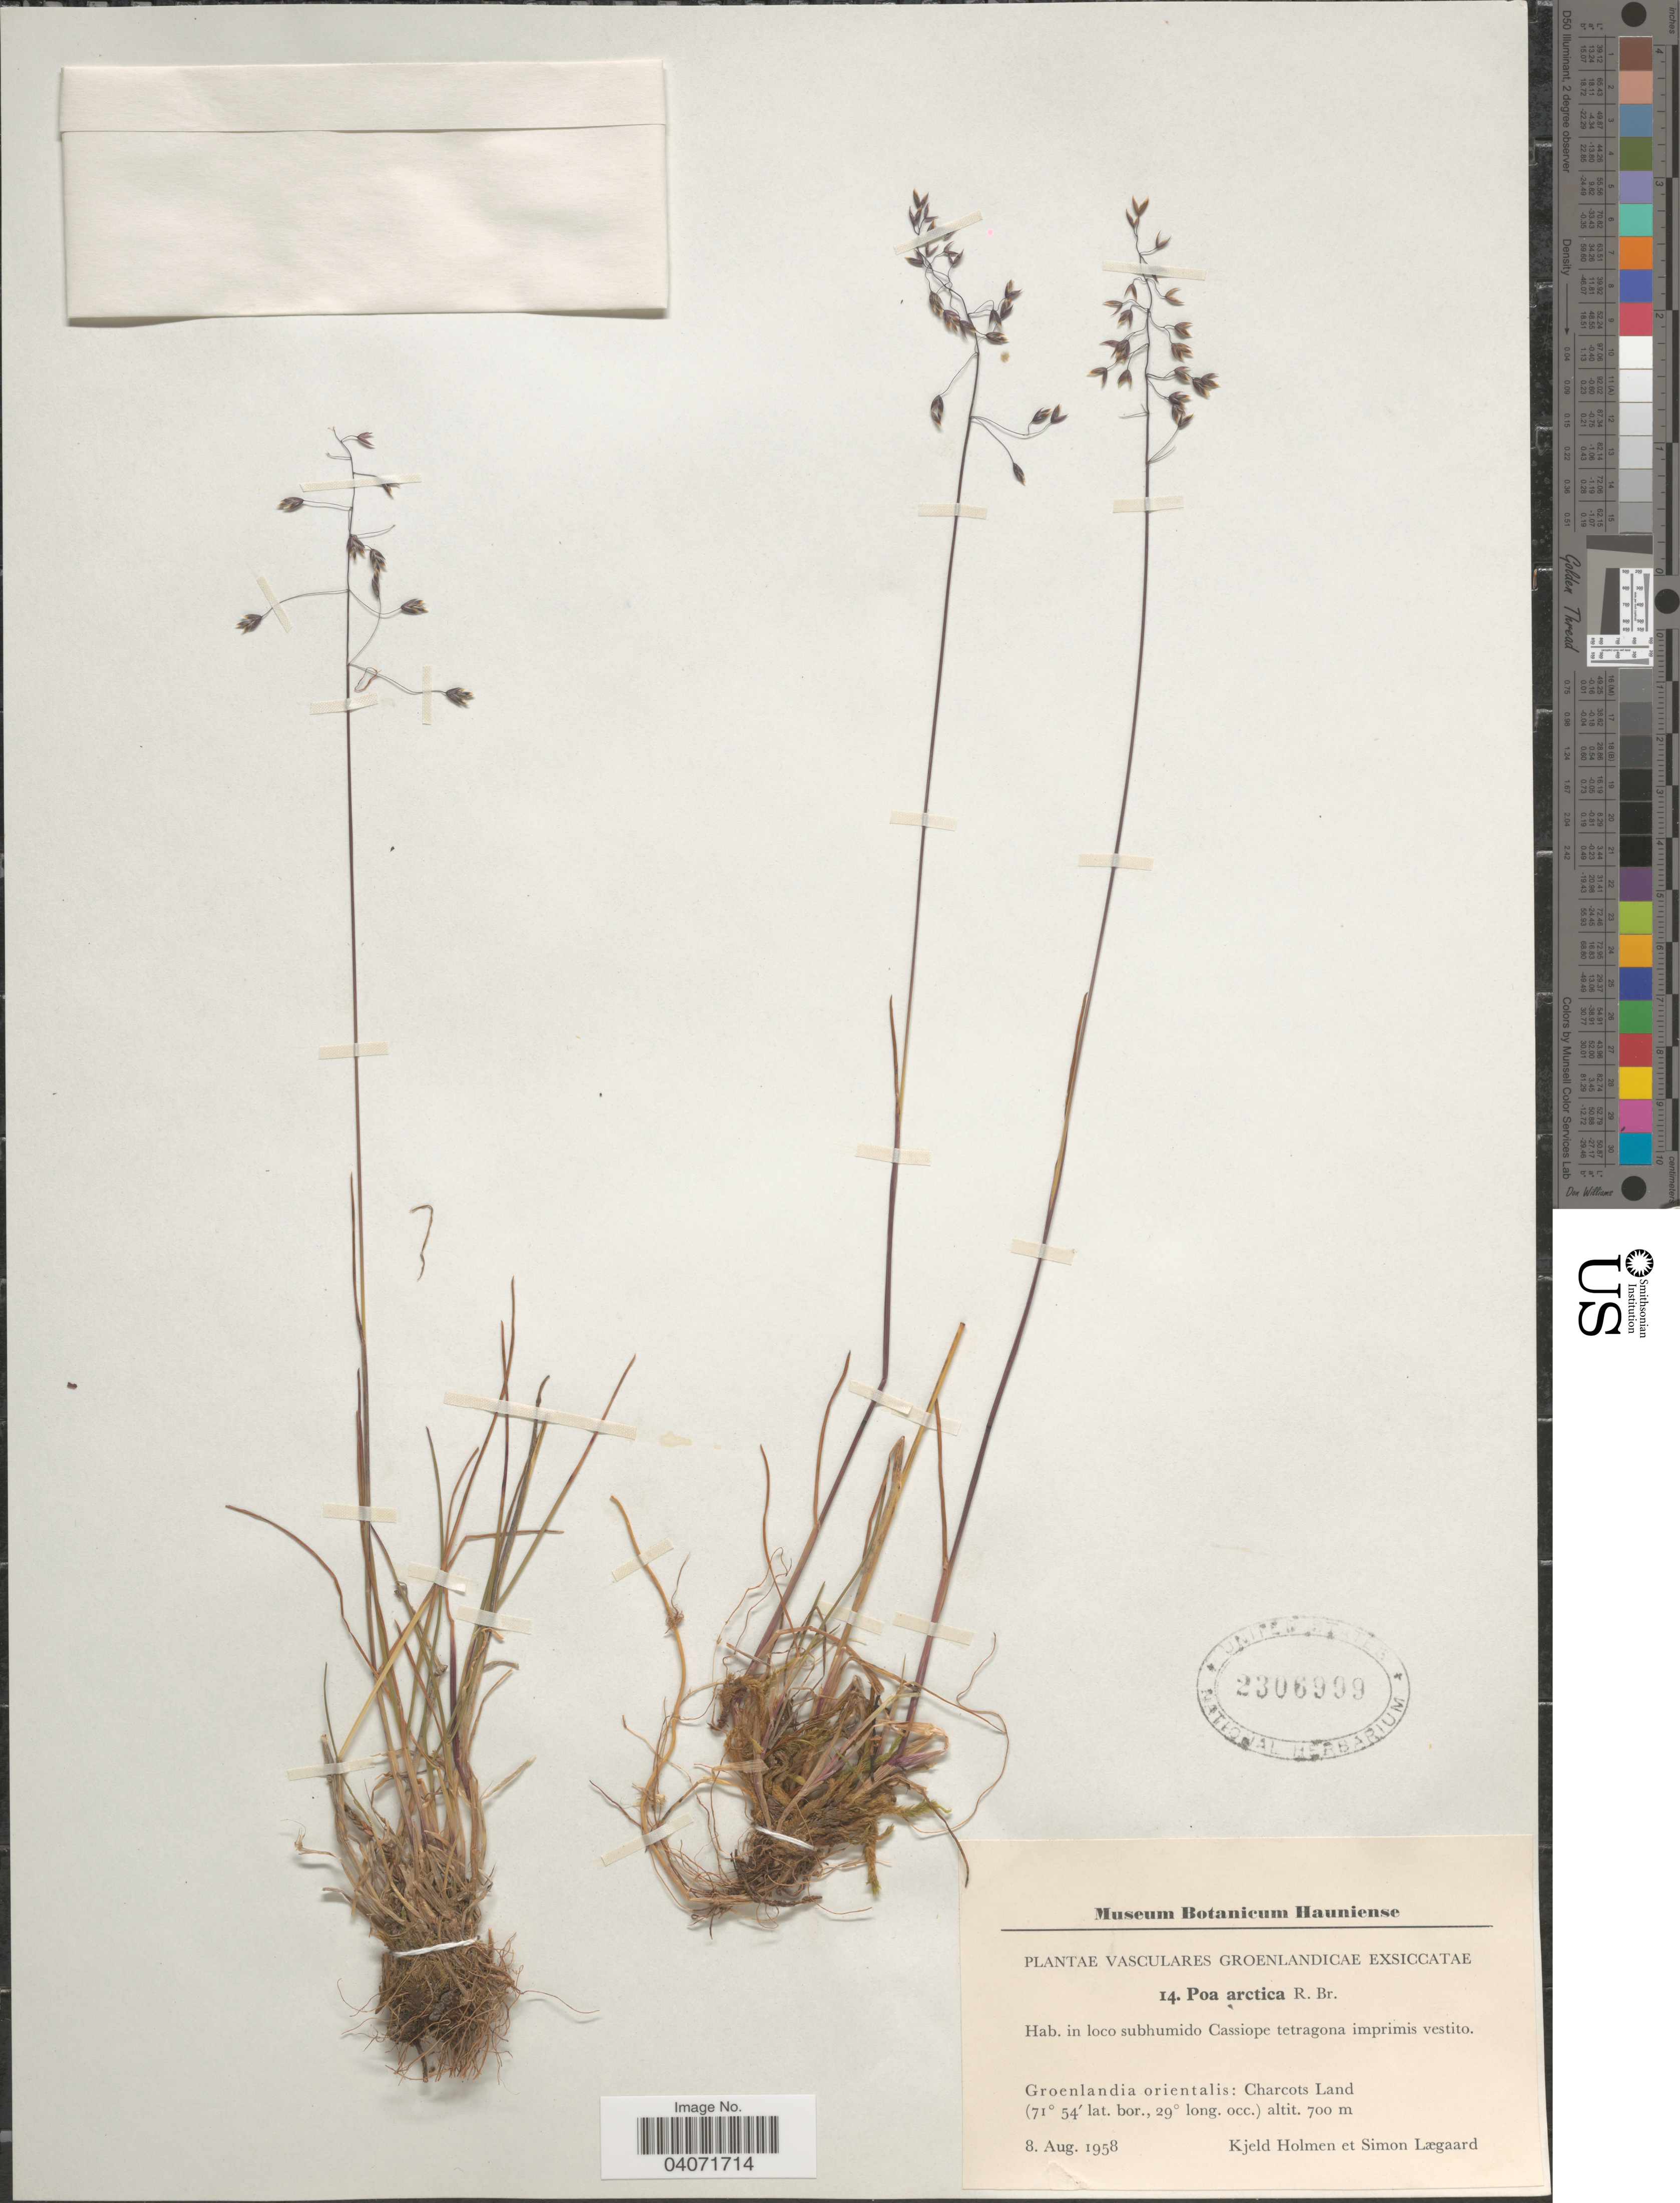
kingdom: Plantae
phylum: Tracheophyta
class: Liliopsida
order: Poales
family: Poaceae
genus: Poa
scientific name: Poa arctica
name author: R. Br.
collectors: K. A. Holmen & S. Lægaard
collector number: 14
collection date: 1958-08-08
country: Greenland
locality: Groenlandia orientalis: Charcots Land.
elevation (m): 700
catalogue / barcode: US 2306999